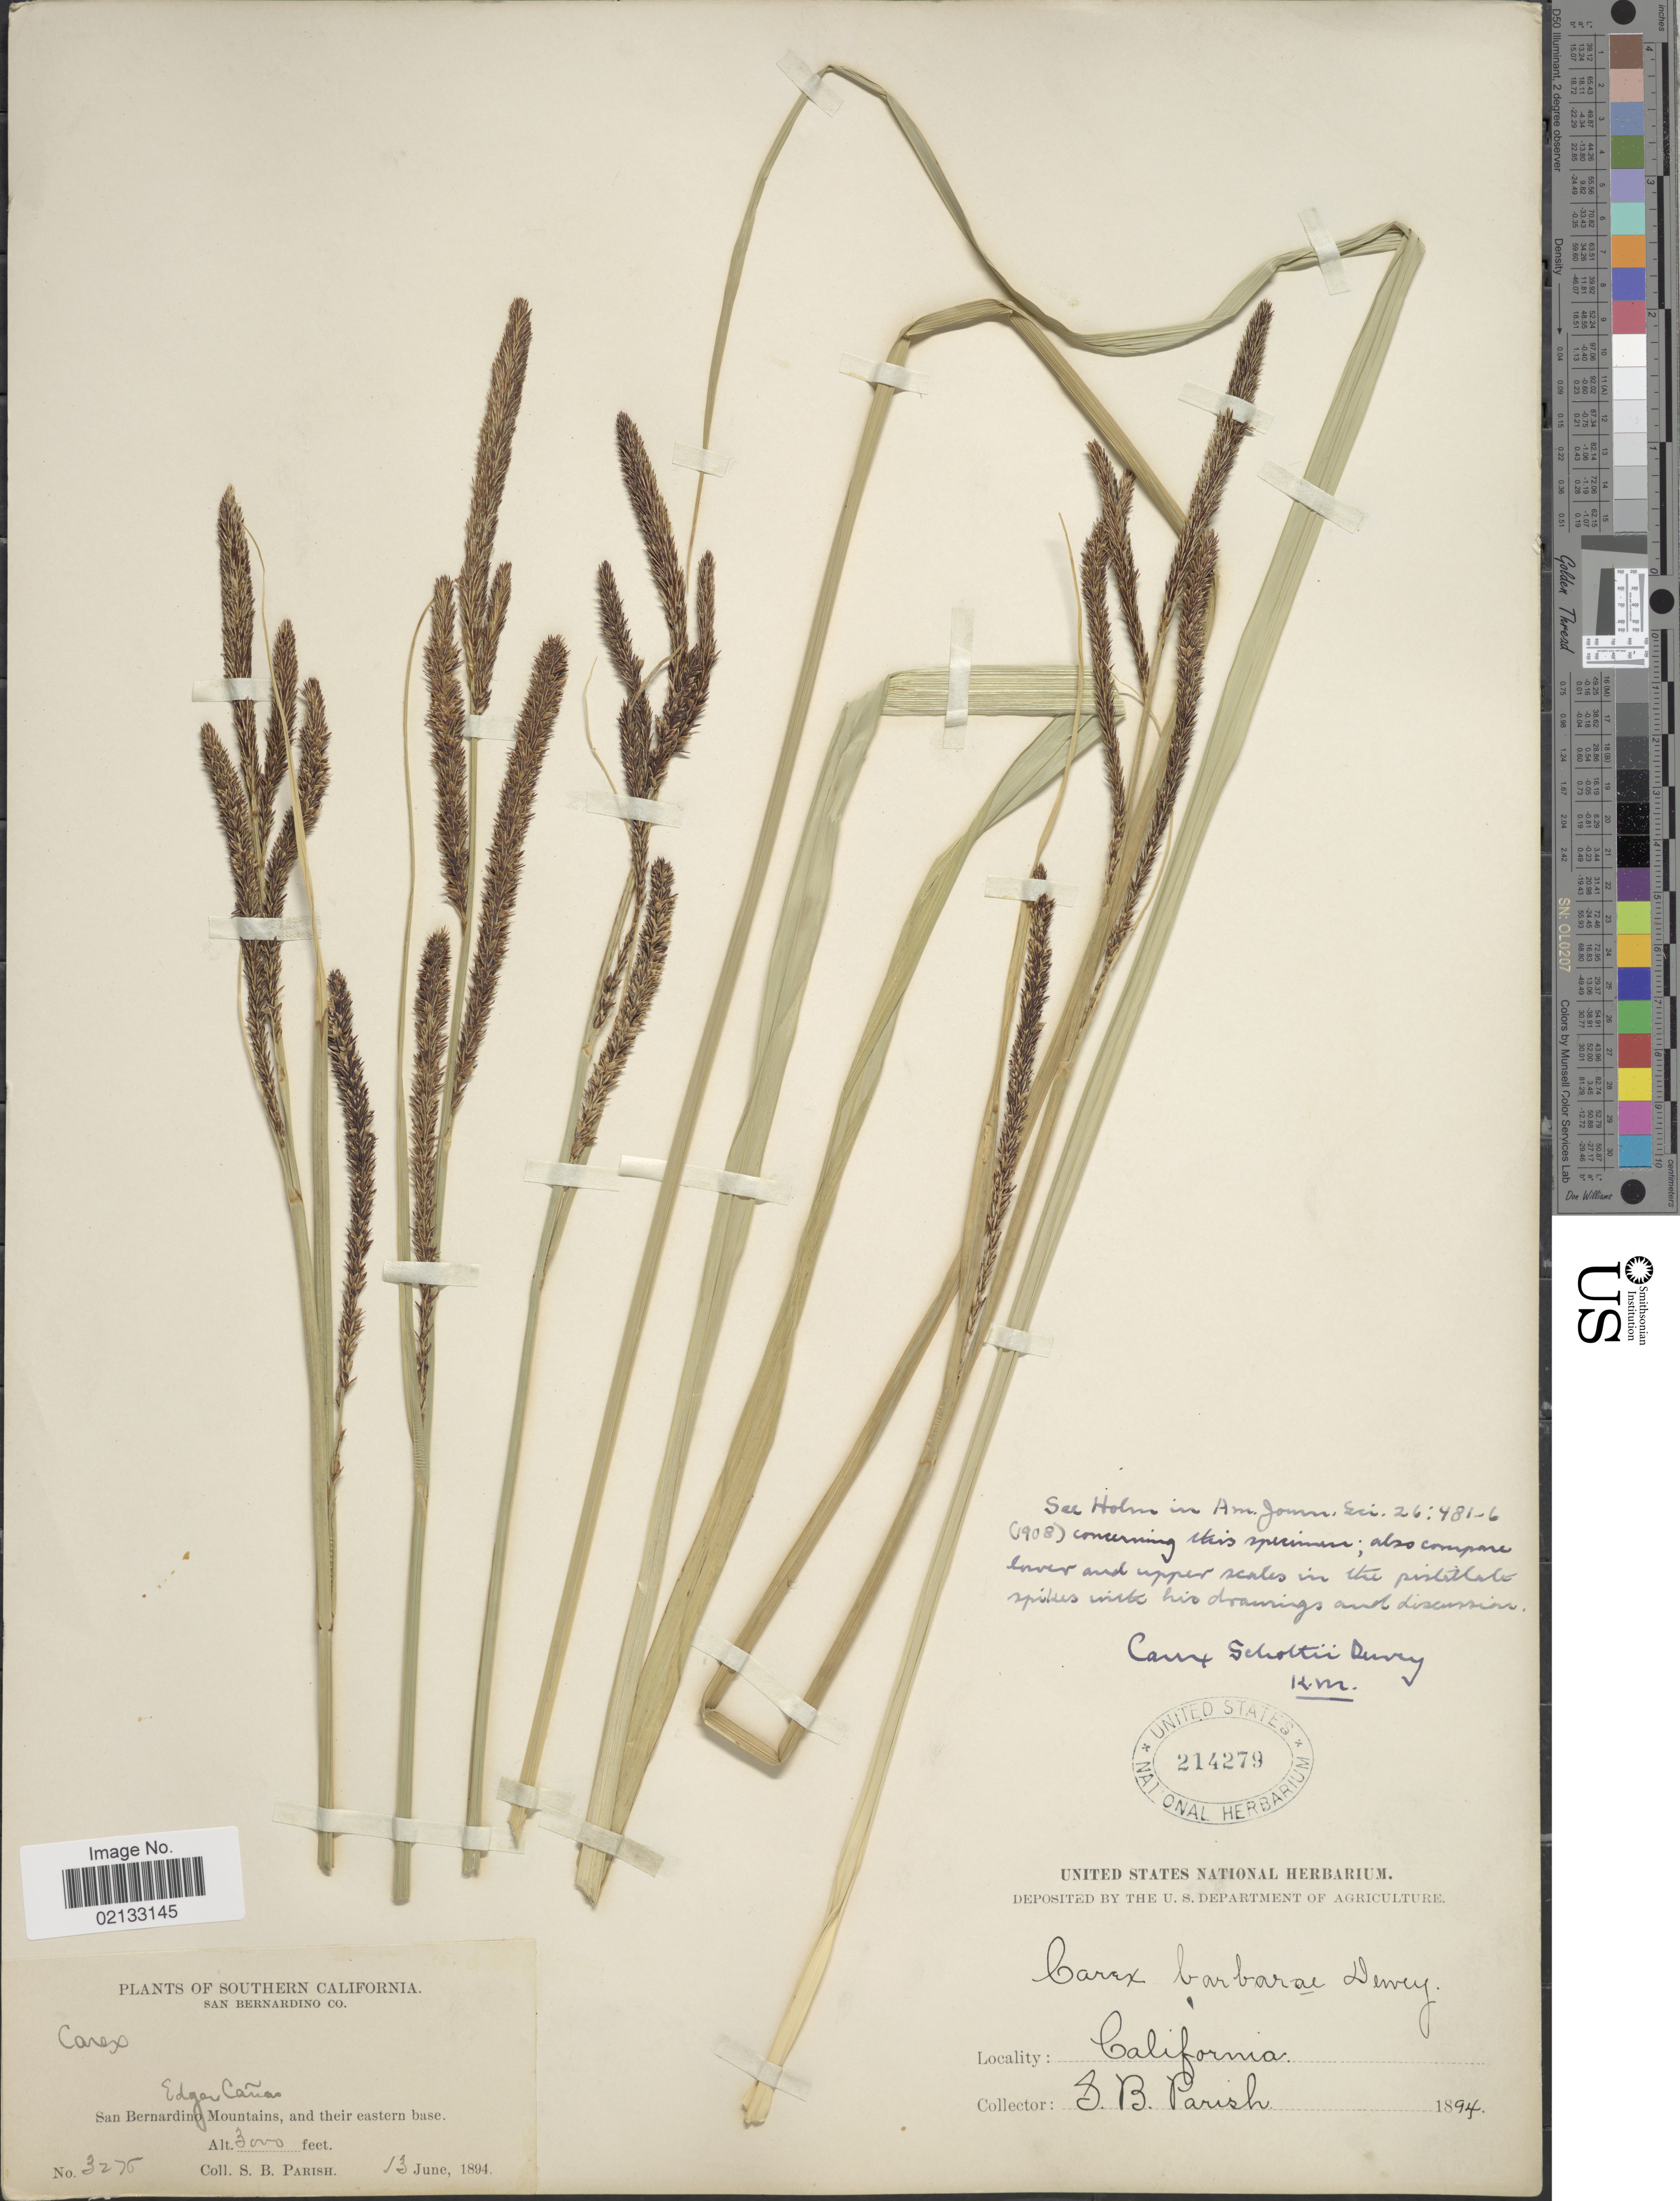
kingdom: Plantae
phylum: Tracheophyta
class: Liliopsida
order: Poales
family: Cyperaceae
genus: Carex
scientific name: Carex schottii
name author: Dewey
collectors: S. B. Parish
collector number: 3276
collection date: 1894-06-13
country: United States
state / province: California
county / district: San Bernardino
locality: Southern California. San Bernardino Co. Edgar Canon. San Bernardino Mountains, and their eastern base.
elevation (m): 914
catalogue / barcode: US 214279